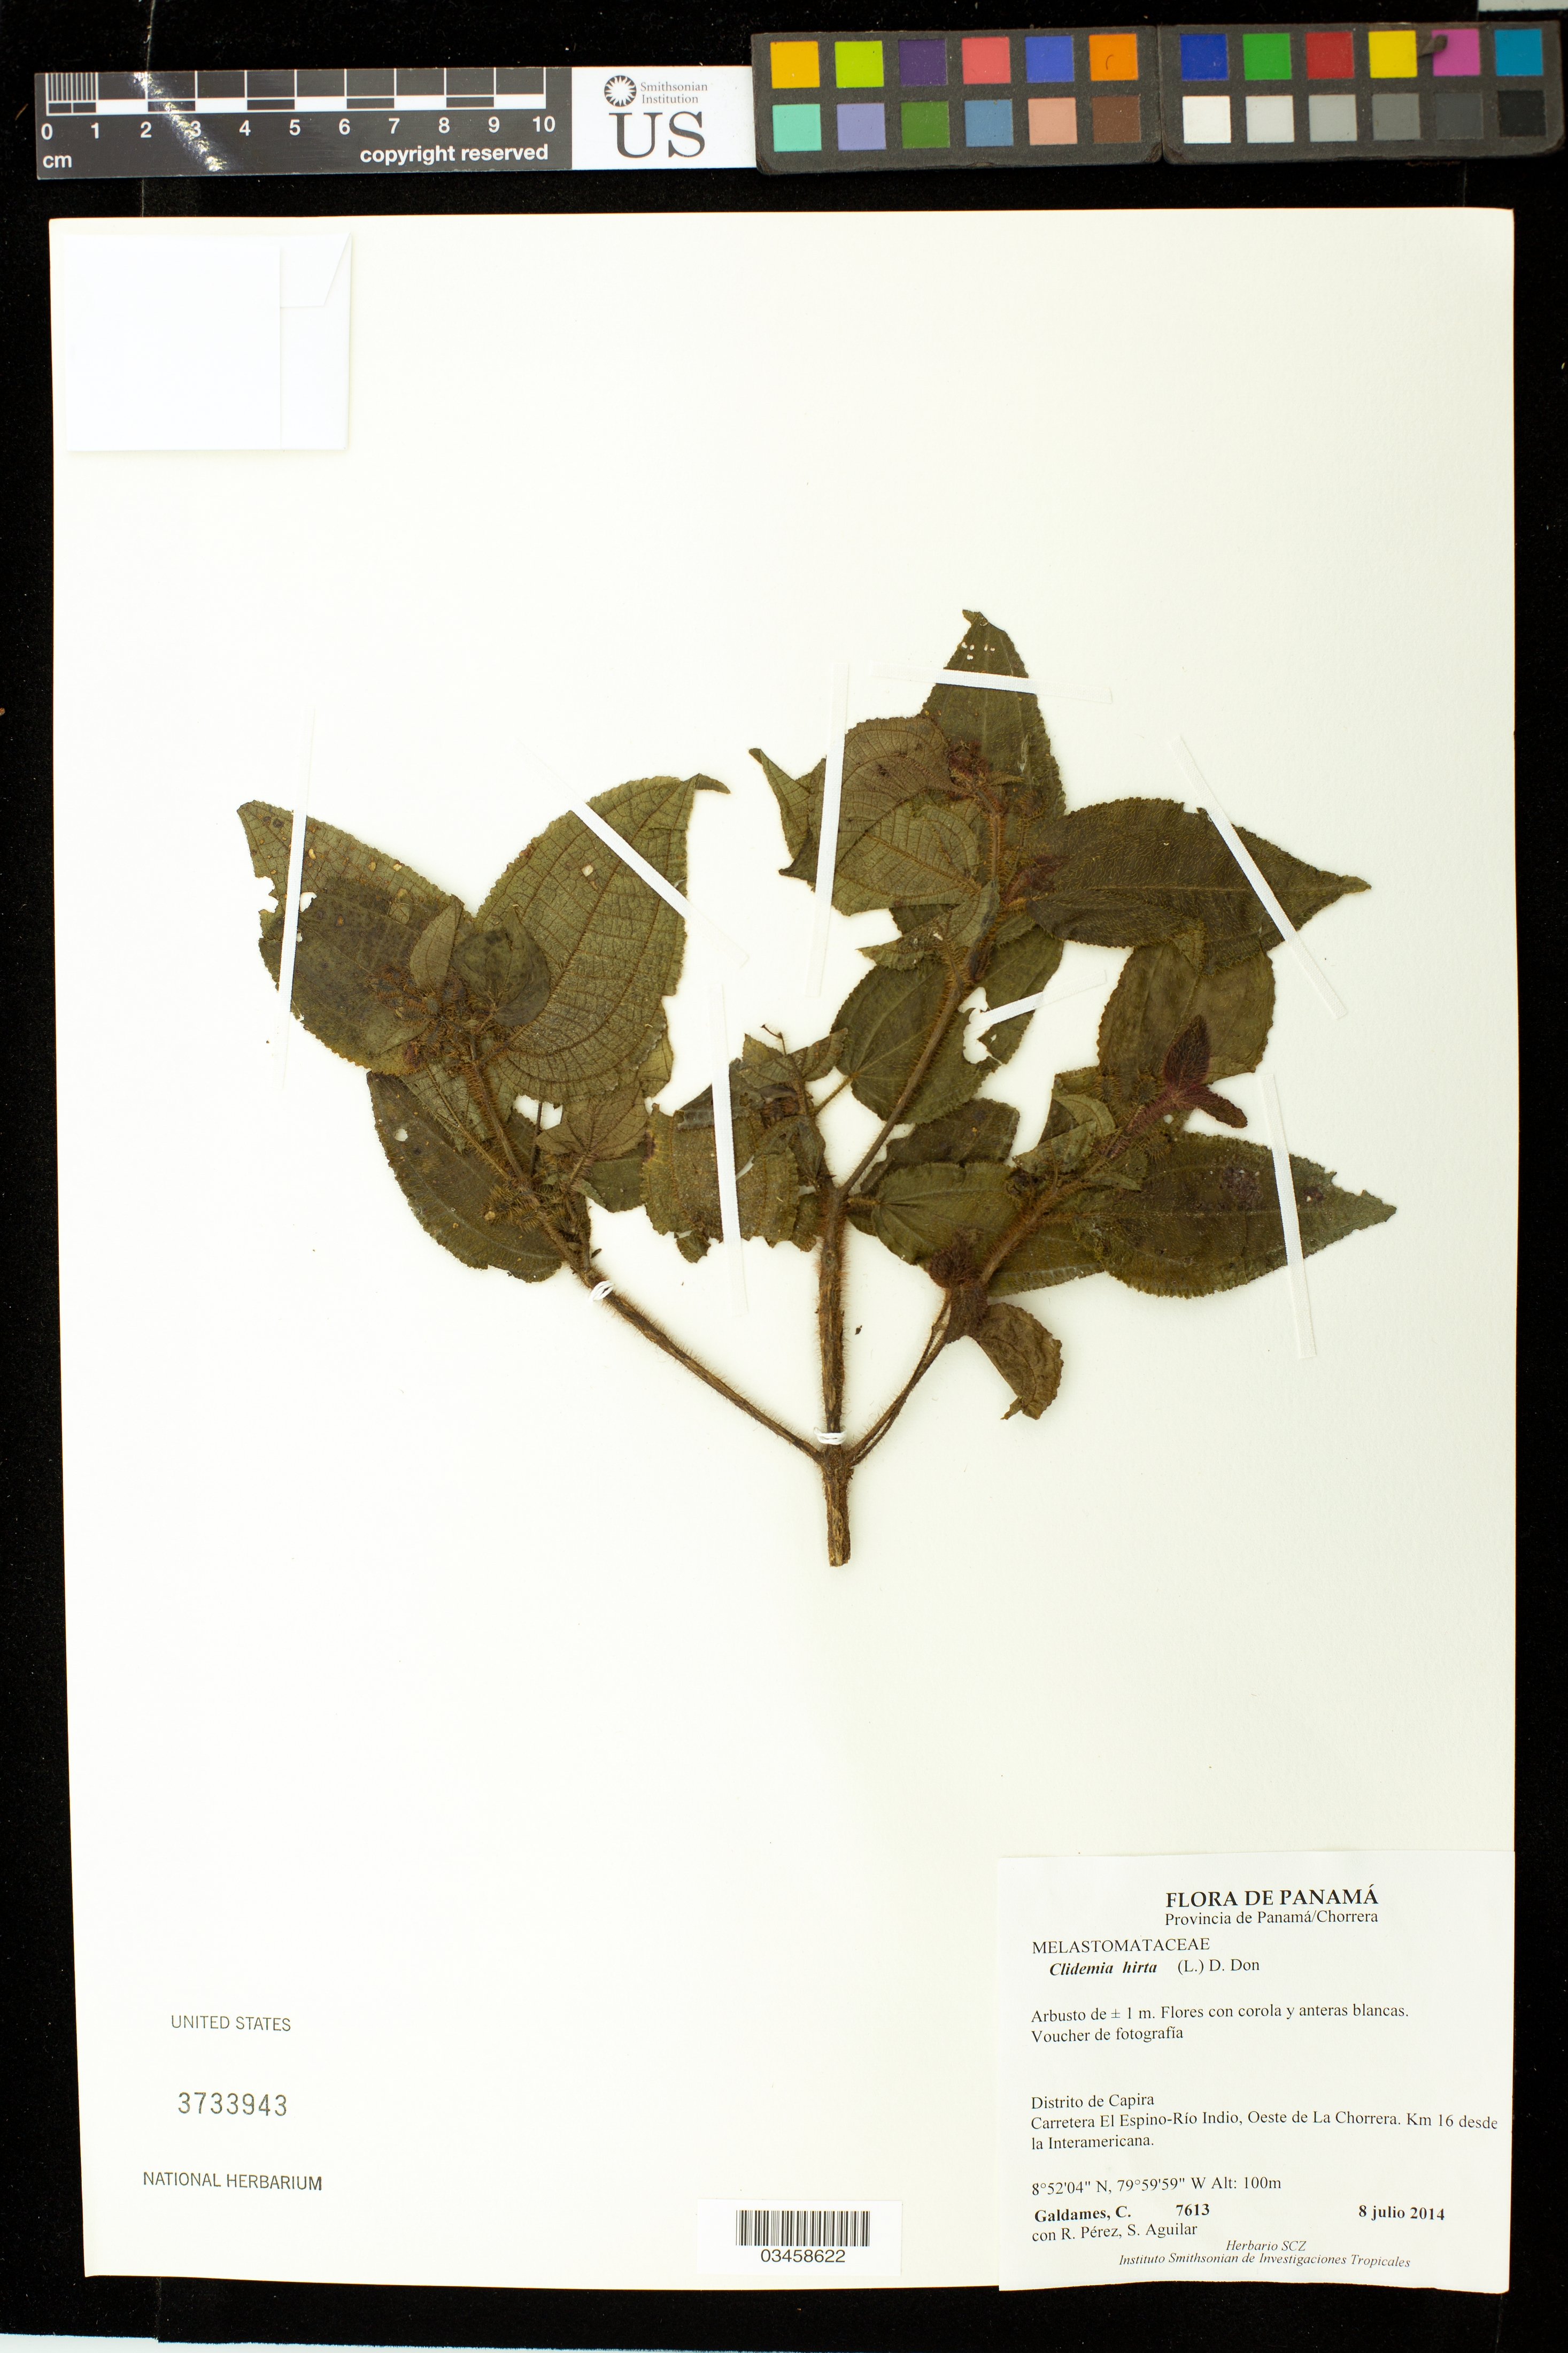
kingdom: Plantae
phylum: Tracheophyta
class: Magnoliopsida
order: Myrtales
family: Melastomataceae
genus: Clidemia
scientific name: Clidemia hirta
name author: (L.) D. Don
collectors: C. Galdames, R. Perez & S. Aguilar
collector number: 7613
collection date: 2014-07-08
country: Panama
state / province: Panamá Oeste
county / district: La Chorrera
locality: Distrito de Capira. Carretera El Espino-Río Indio, Oeste de la Chorrera, km 16 desde la Interamericana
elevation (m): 100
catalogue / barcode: US 3733943